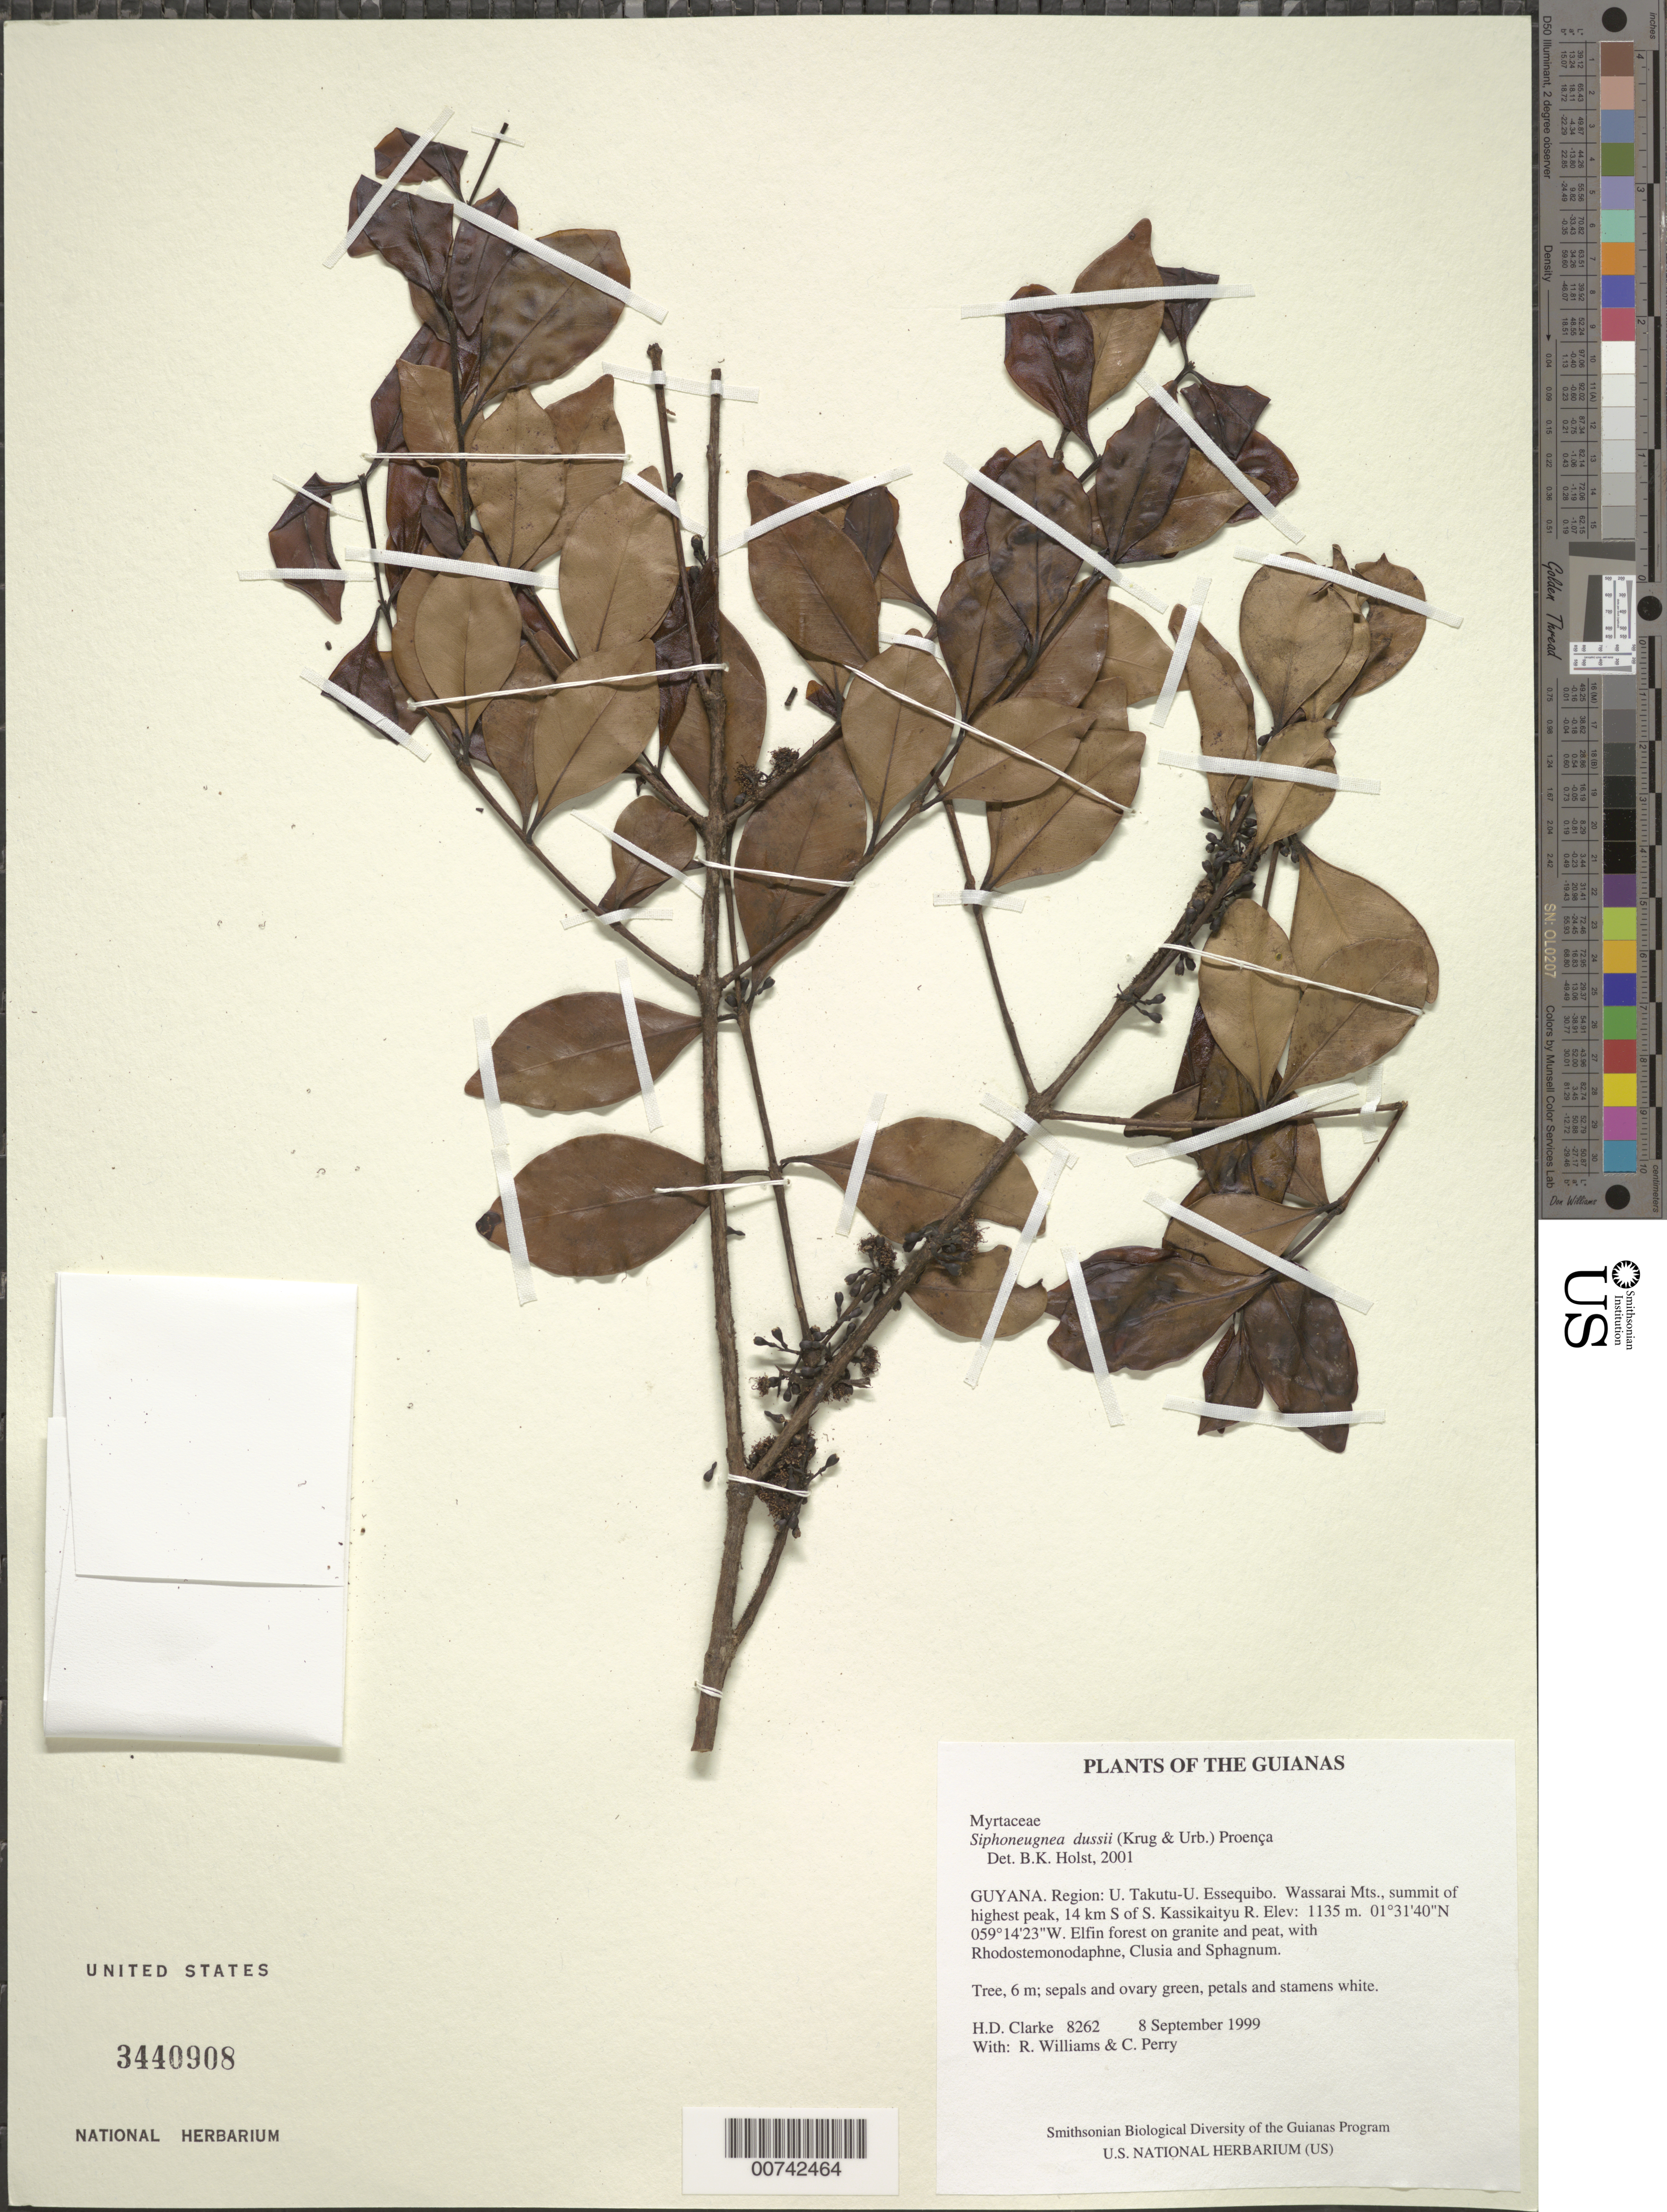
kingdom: Plantae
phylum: Tracheophyta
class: Magnoliopsida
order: Myrtales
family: Myrtaceae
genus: Siphoneugena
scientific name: Siphoneugena dussii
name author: (Krug & Urb.) Proença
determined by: Holst, Bruce K.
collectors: H. D. Clarke, R. Williams & C. Perry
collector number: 8262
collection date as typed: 8 September 1999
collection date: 1999-09-08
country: Guyana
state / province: U. Takutu-U. Essequibo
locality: Wassarai Mts., summit of highest peak, 14 km S of S. Kassikaityu R.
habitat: Elfin forest on granite and peat, with Rhodostemonodaphne, Clusia and Sphagnum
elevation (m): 1135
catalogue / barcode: US 3440908